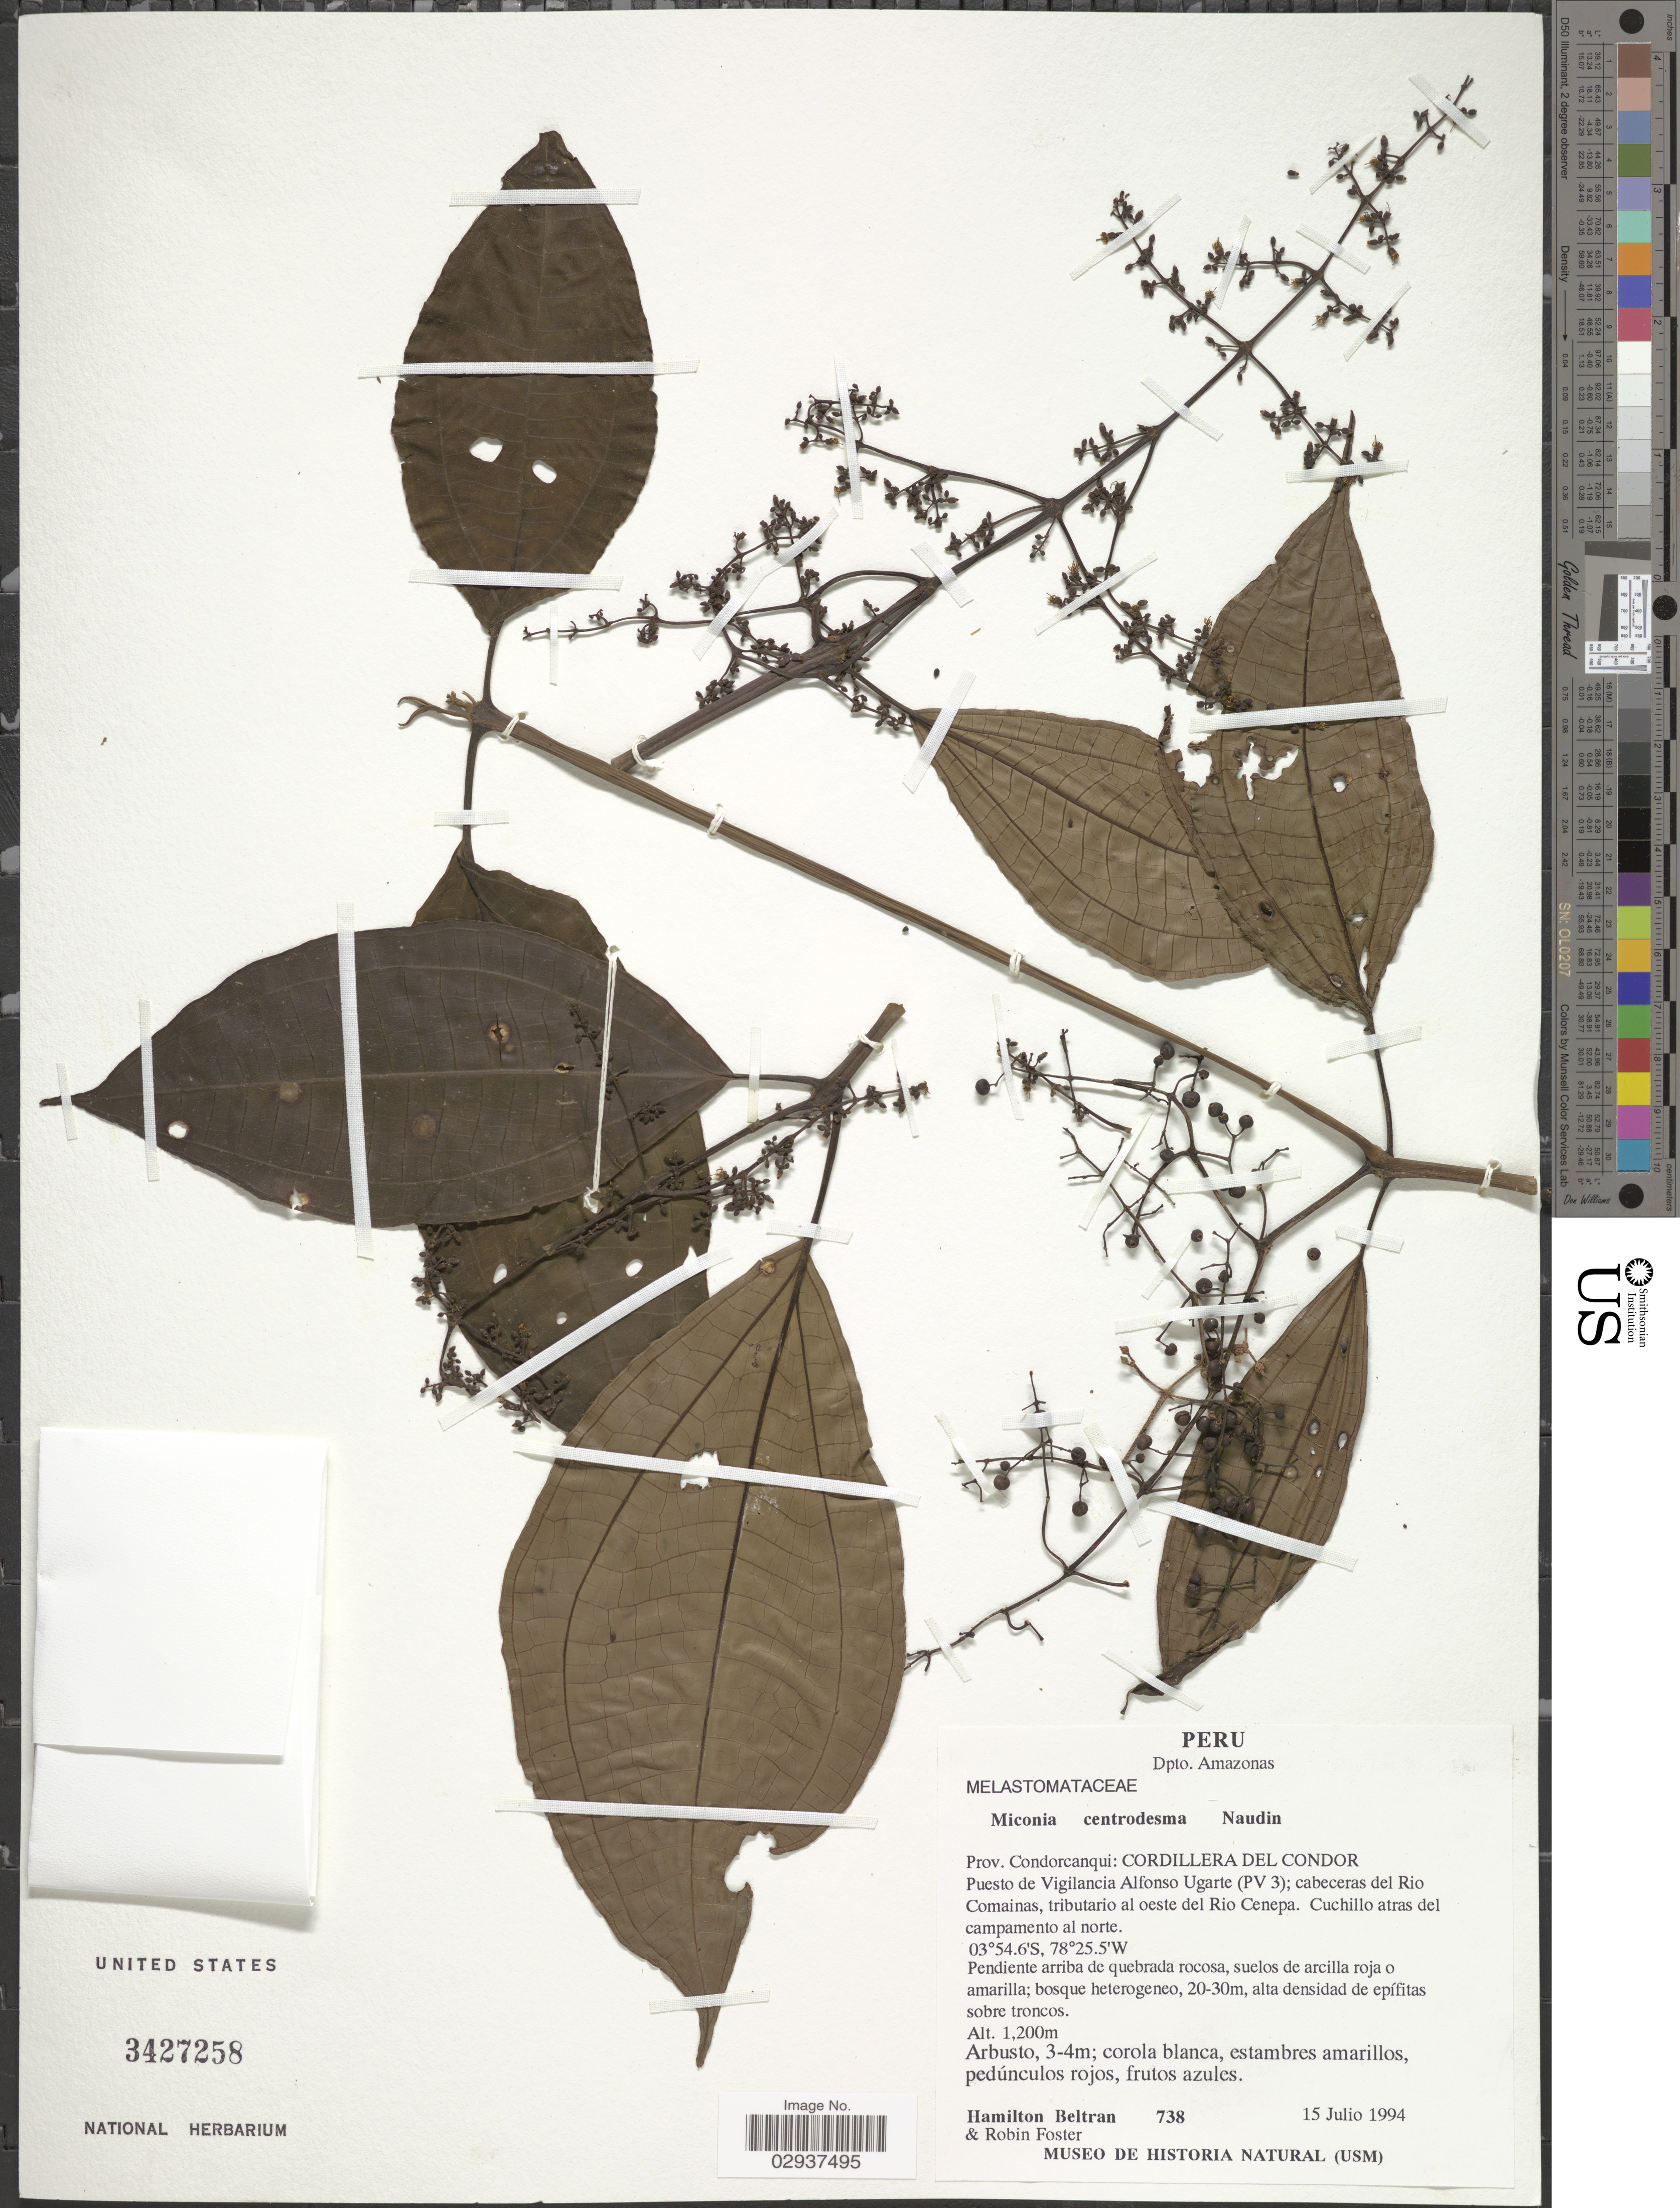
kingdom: Plantae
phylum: Tracheophyta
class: Magnoliopsida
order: Myrtales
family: Melastomataceae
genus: Miconia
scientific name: Miconia centrodesma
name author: Naudin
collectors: H. Beltran & R. B. Foster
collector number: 738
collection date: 1994-07-15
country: Peru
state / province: Amazonas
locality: Dpto. Amazonas. Prov. Condorcanqui: Cordillera del Condor. Puesto de Vigilancia Alfonso Ugarte (PV 3); cabeceras del Rio Comainas, tributario al oeste del Rio Cenepa. Cuchillo atras del campamento al norte.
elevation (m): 1200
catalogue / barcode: US 3427258